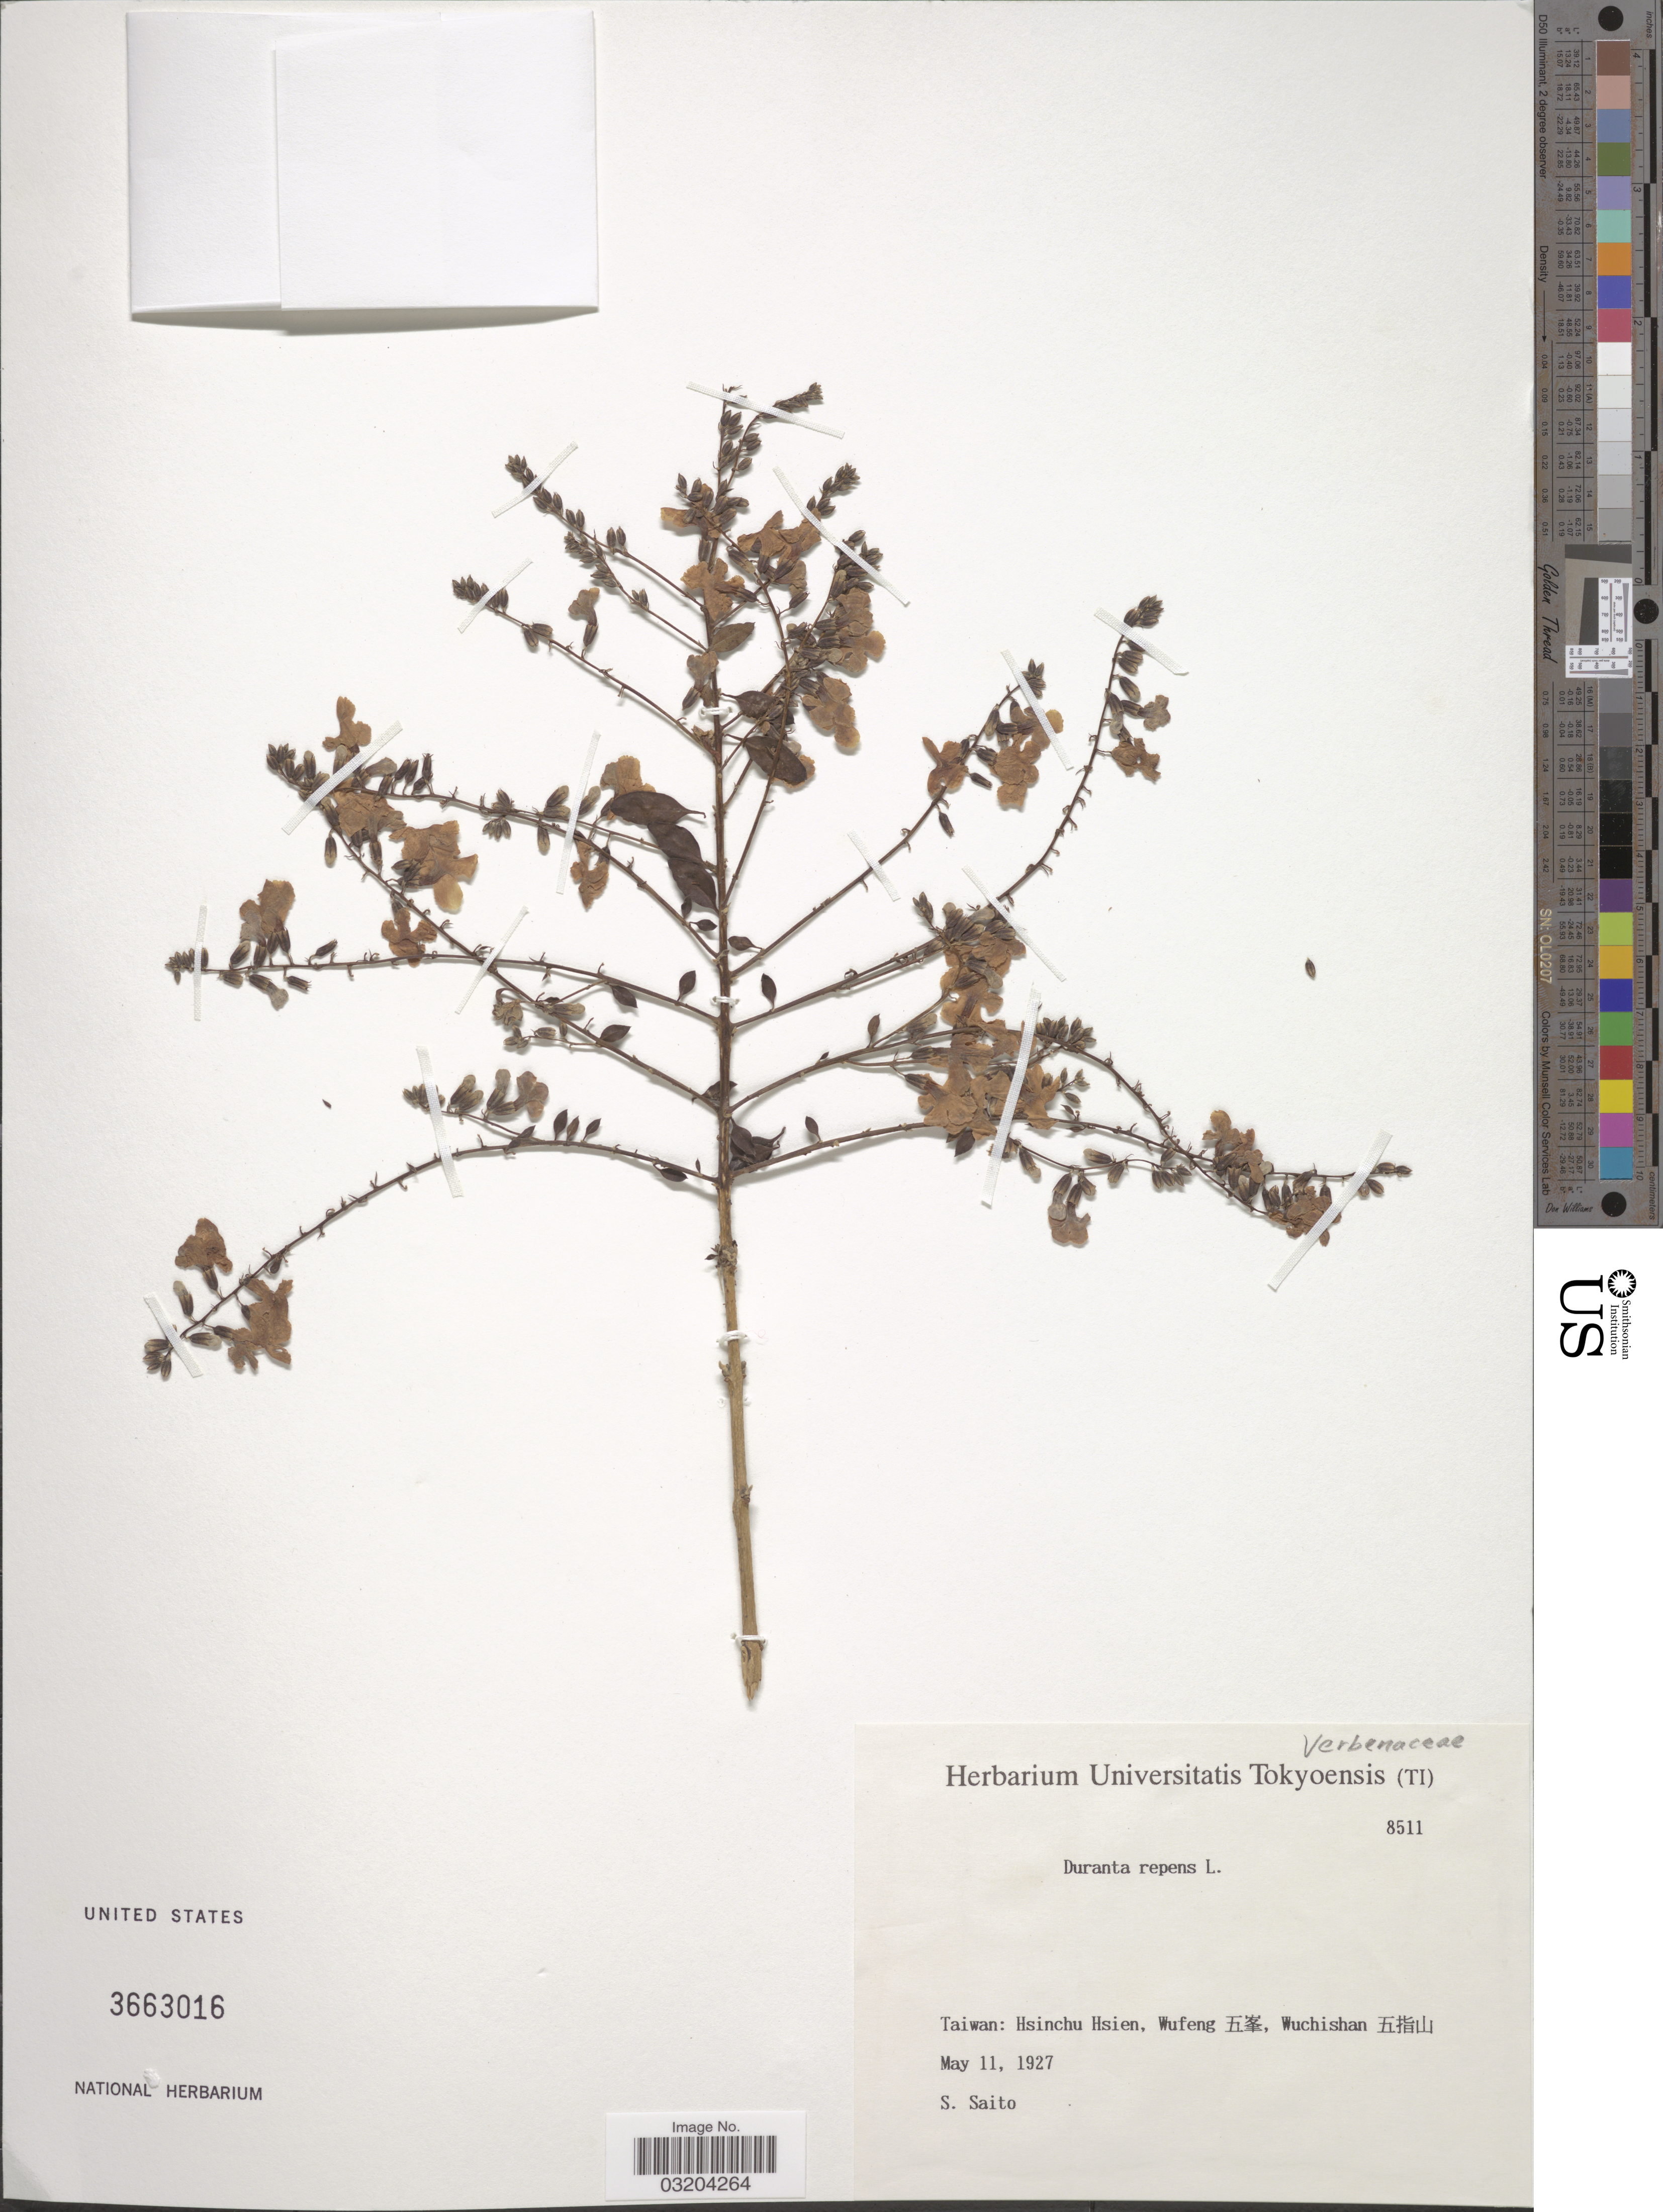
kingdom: Plantae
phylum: Tracheophyta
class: Magnoliopsida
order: Lamiales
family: Verbenaceae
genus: Duranta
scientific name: Duranta erecta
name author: L.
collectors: S. Saito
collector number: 8511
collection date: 1927-05-11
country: Taiwan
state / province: Hsinchu City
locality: Hsinchu Hsien, Wufeng X, Wuchishan X.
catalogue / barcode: US 3663016